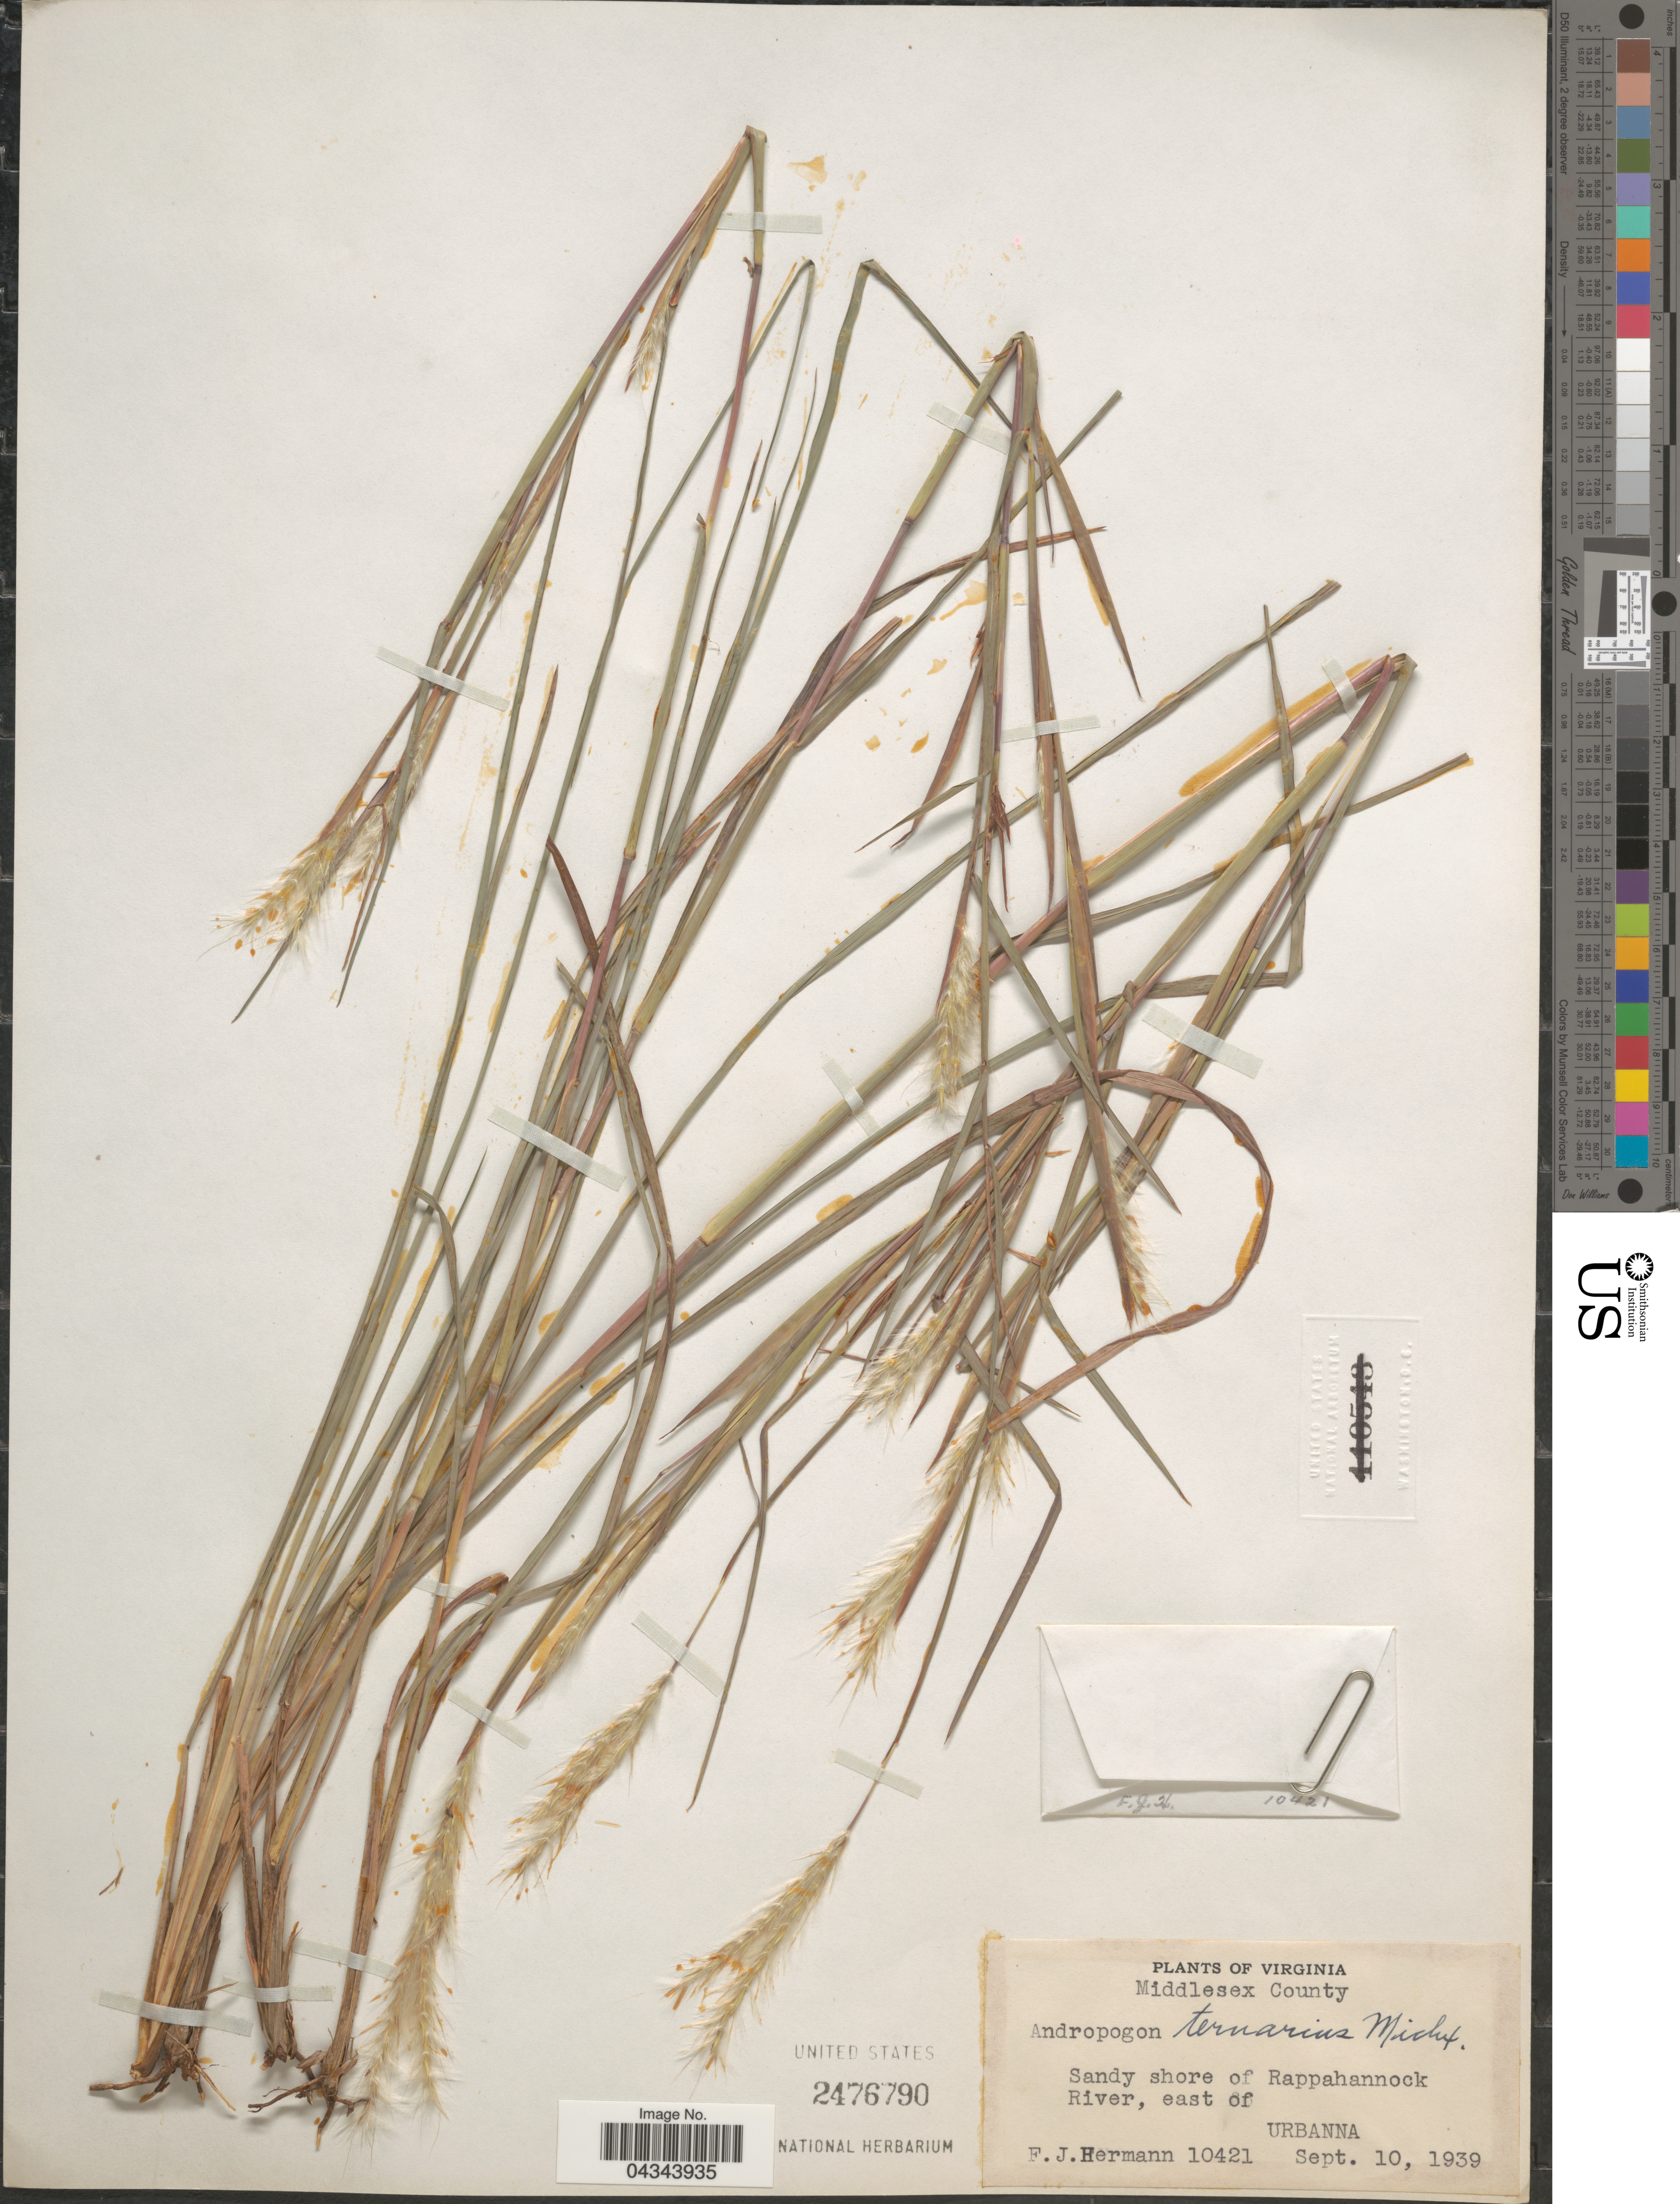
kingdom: Plantae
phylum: Tracheophyta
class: Liliopsida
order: Poales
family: Poaceae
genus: Andropogon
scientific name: Andropogon ternarius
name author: Michx.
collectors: F. J. Hermann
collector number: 10421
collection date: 1939-09-10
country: United States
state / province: Virginia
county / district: Middlesex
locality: Middlesex County. Sandy shore of Rappahannock River, east of Urbanna.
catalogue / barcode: US 2476790